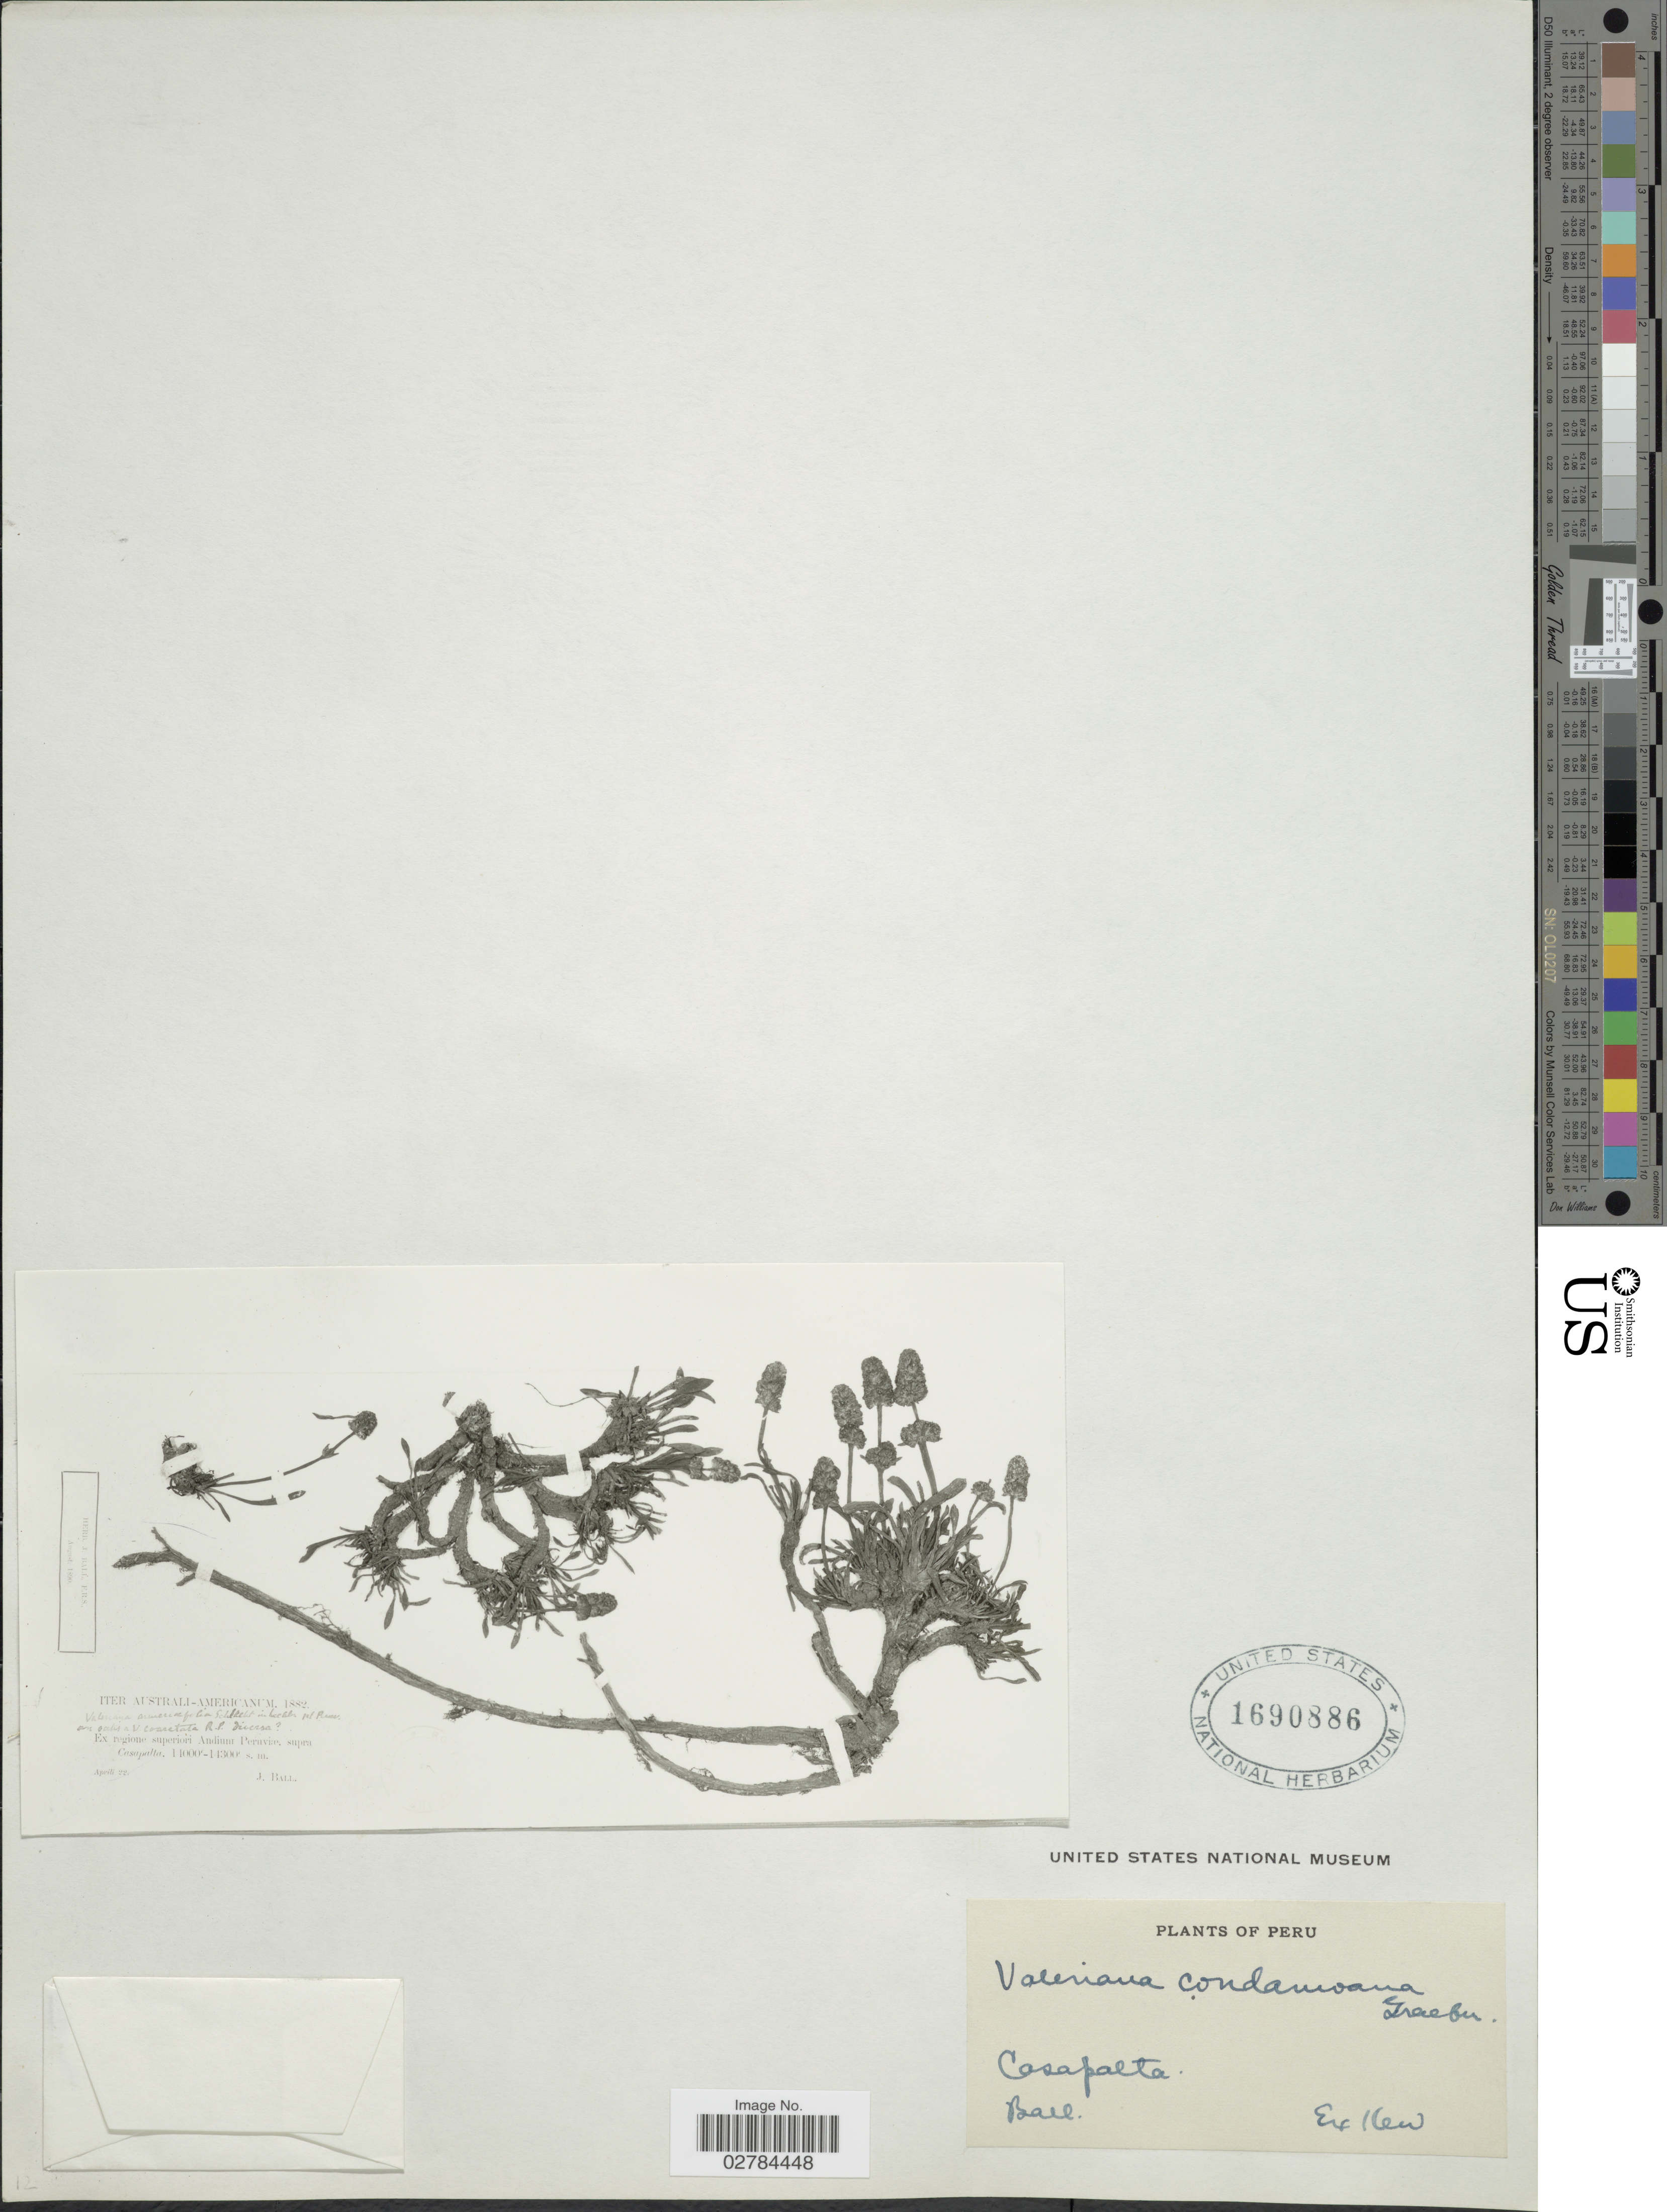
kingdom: Plantae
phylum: Tracheophyta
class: Magnoliopsida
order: Dipsacales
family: Caprifoliaceae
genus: Valeriana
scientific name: Valeriana condamoana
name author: Graebn.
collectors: J. Ball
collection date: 1882-04-22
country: Peru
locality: Australi-Americanum. Ex regione superiori Andium Peruviae, supra Casapalta.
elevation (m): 4267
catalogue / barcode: US 1690886